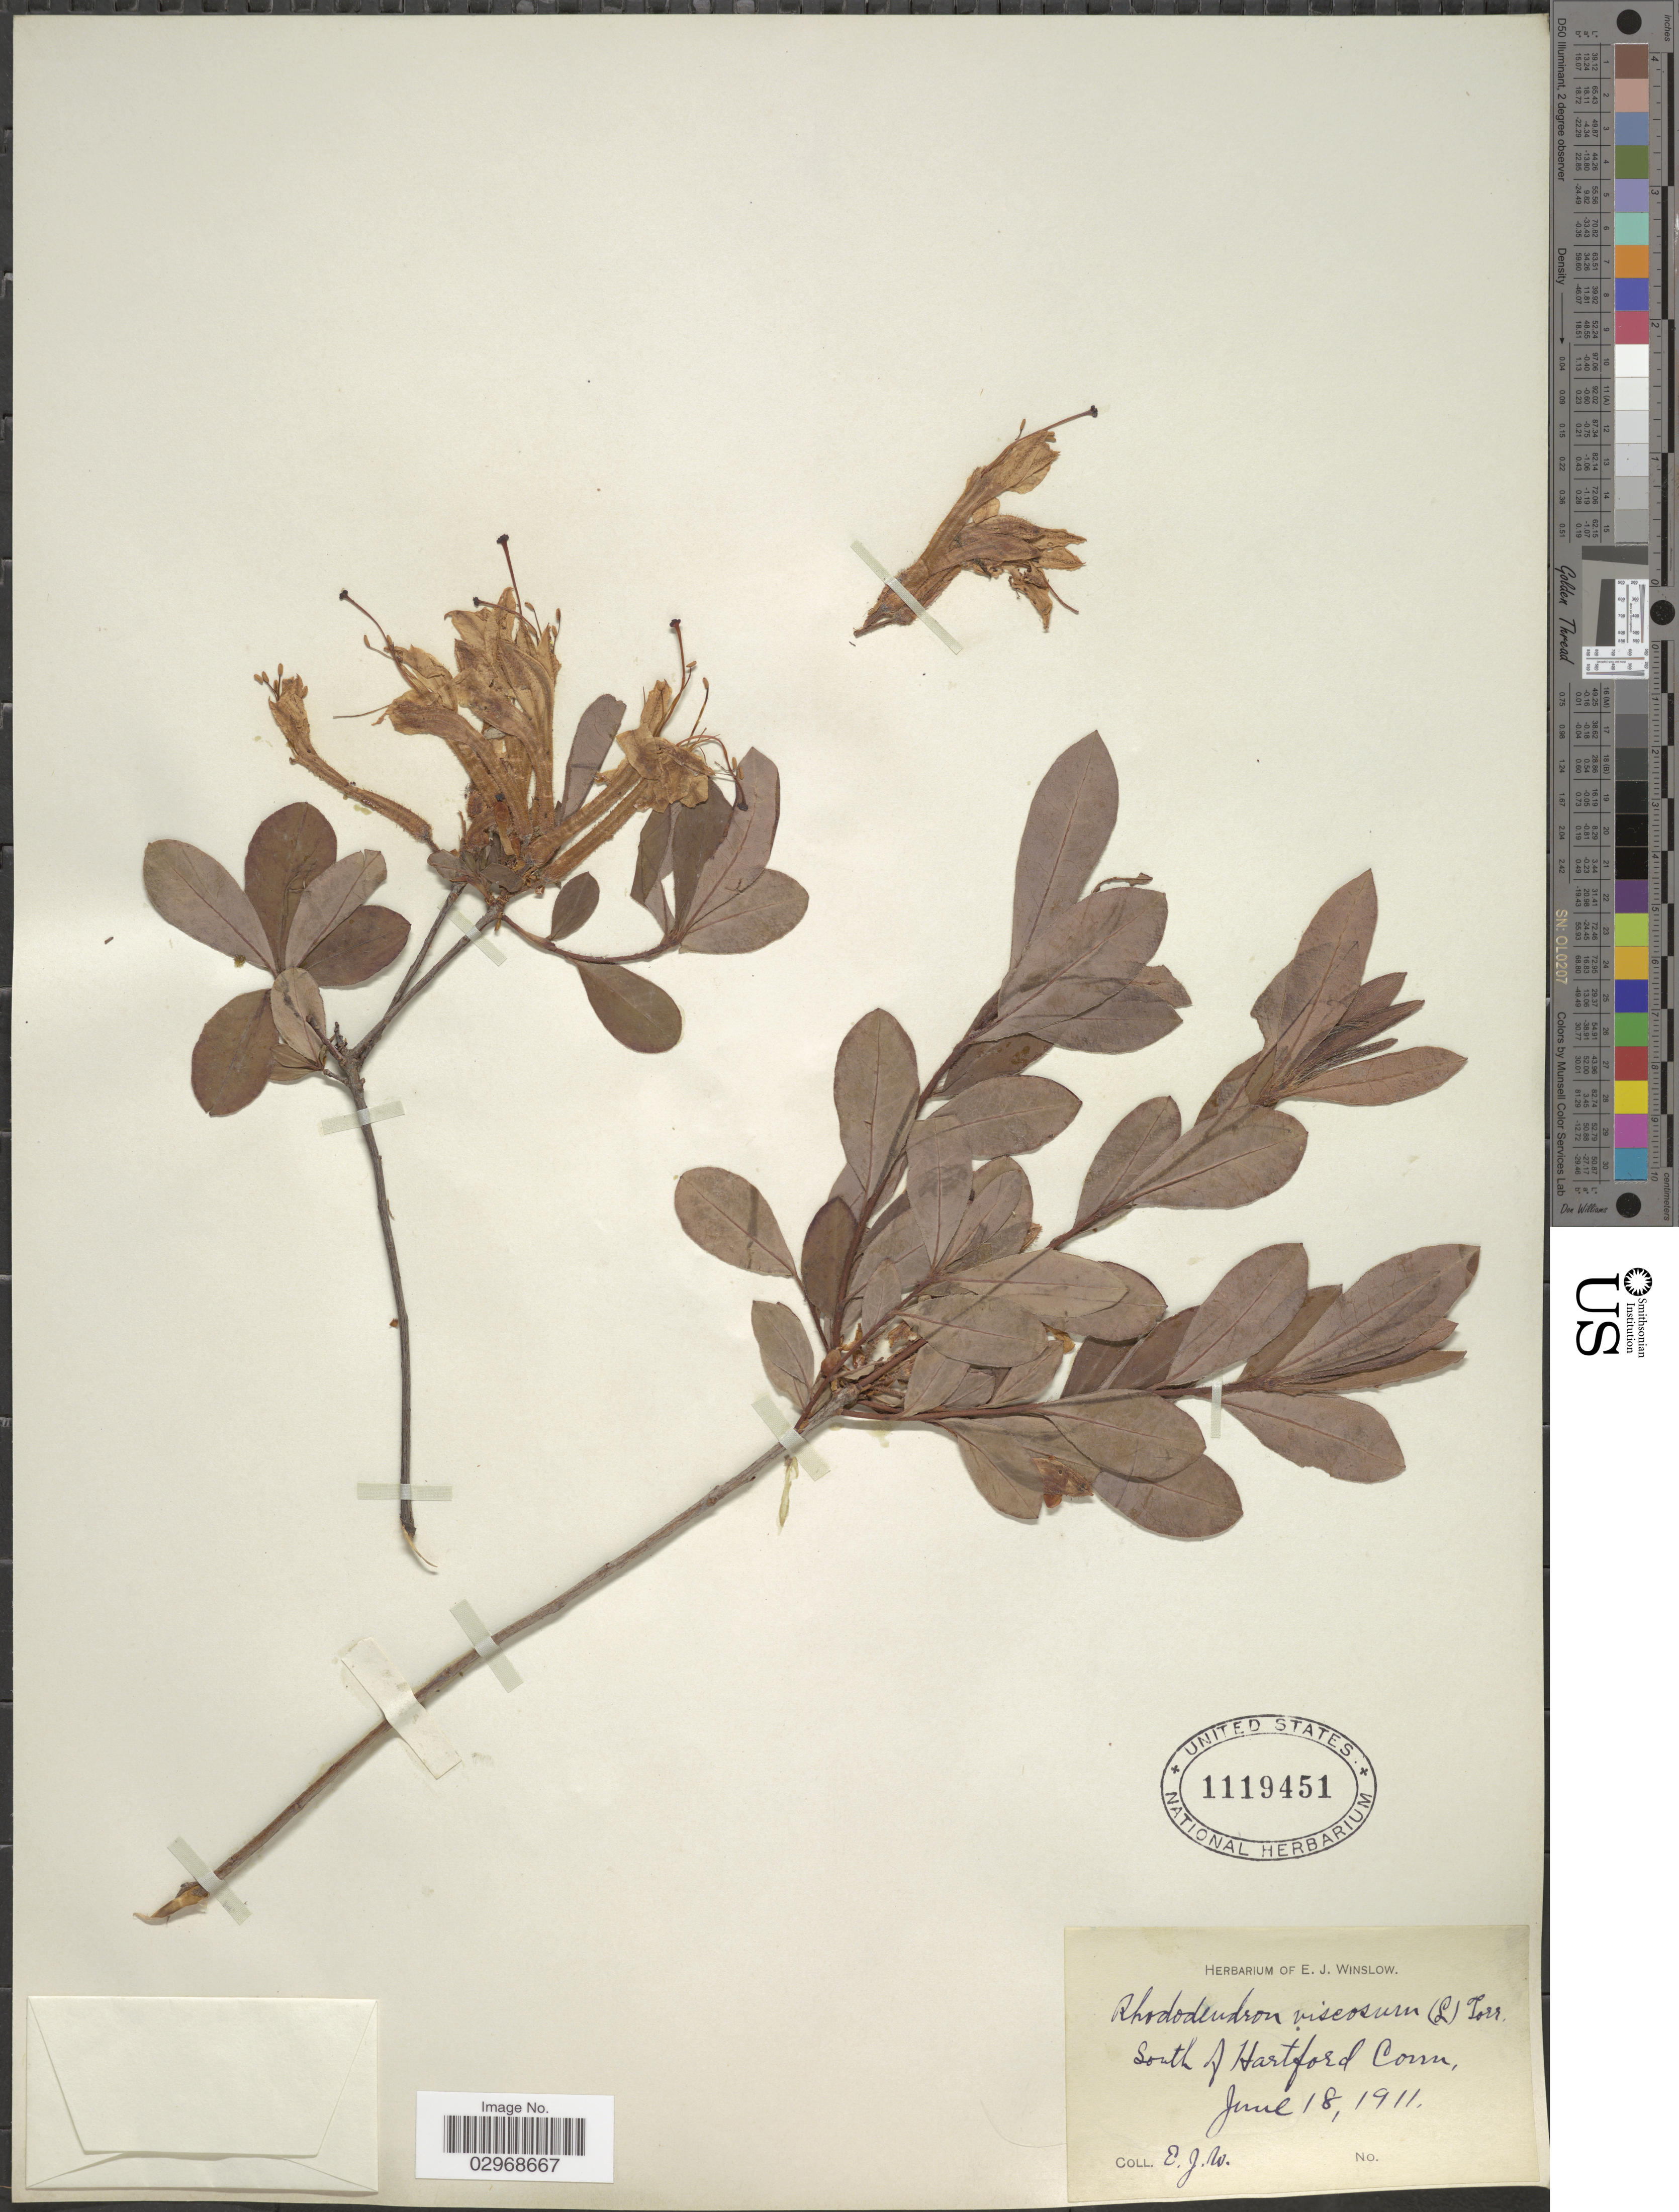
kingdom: Plantae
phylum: Tracheophyta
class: Magnoliopsida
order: Ericales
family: Ericaceae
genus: Rhododendron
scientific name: Rhododendron viscosum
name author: (L.) Torr.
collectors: E. Winslow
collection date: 1911-06-18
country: United States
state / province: Connecticut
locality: South of Hartford.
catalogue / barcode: US 1119451